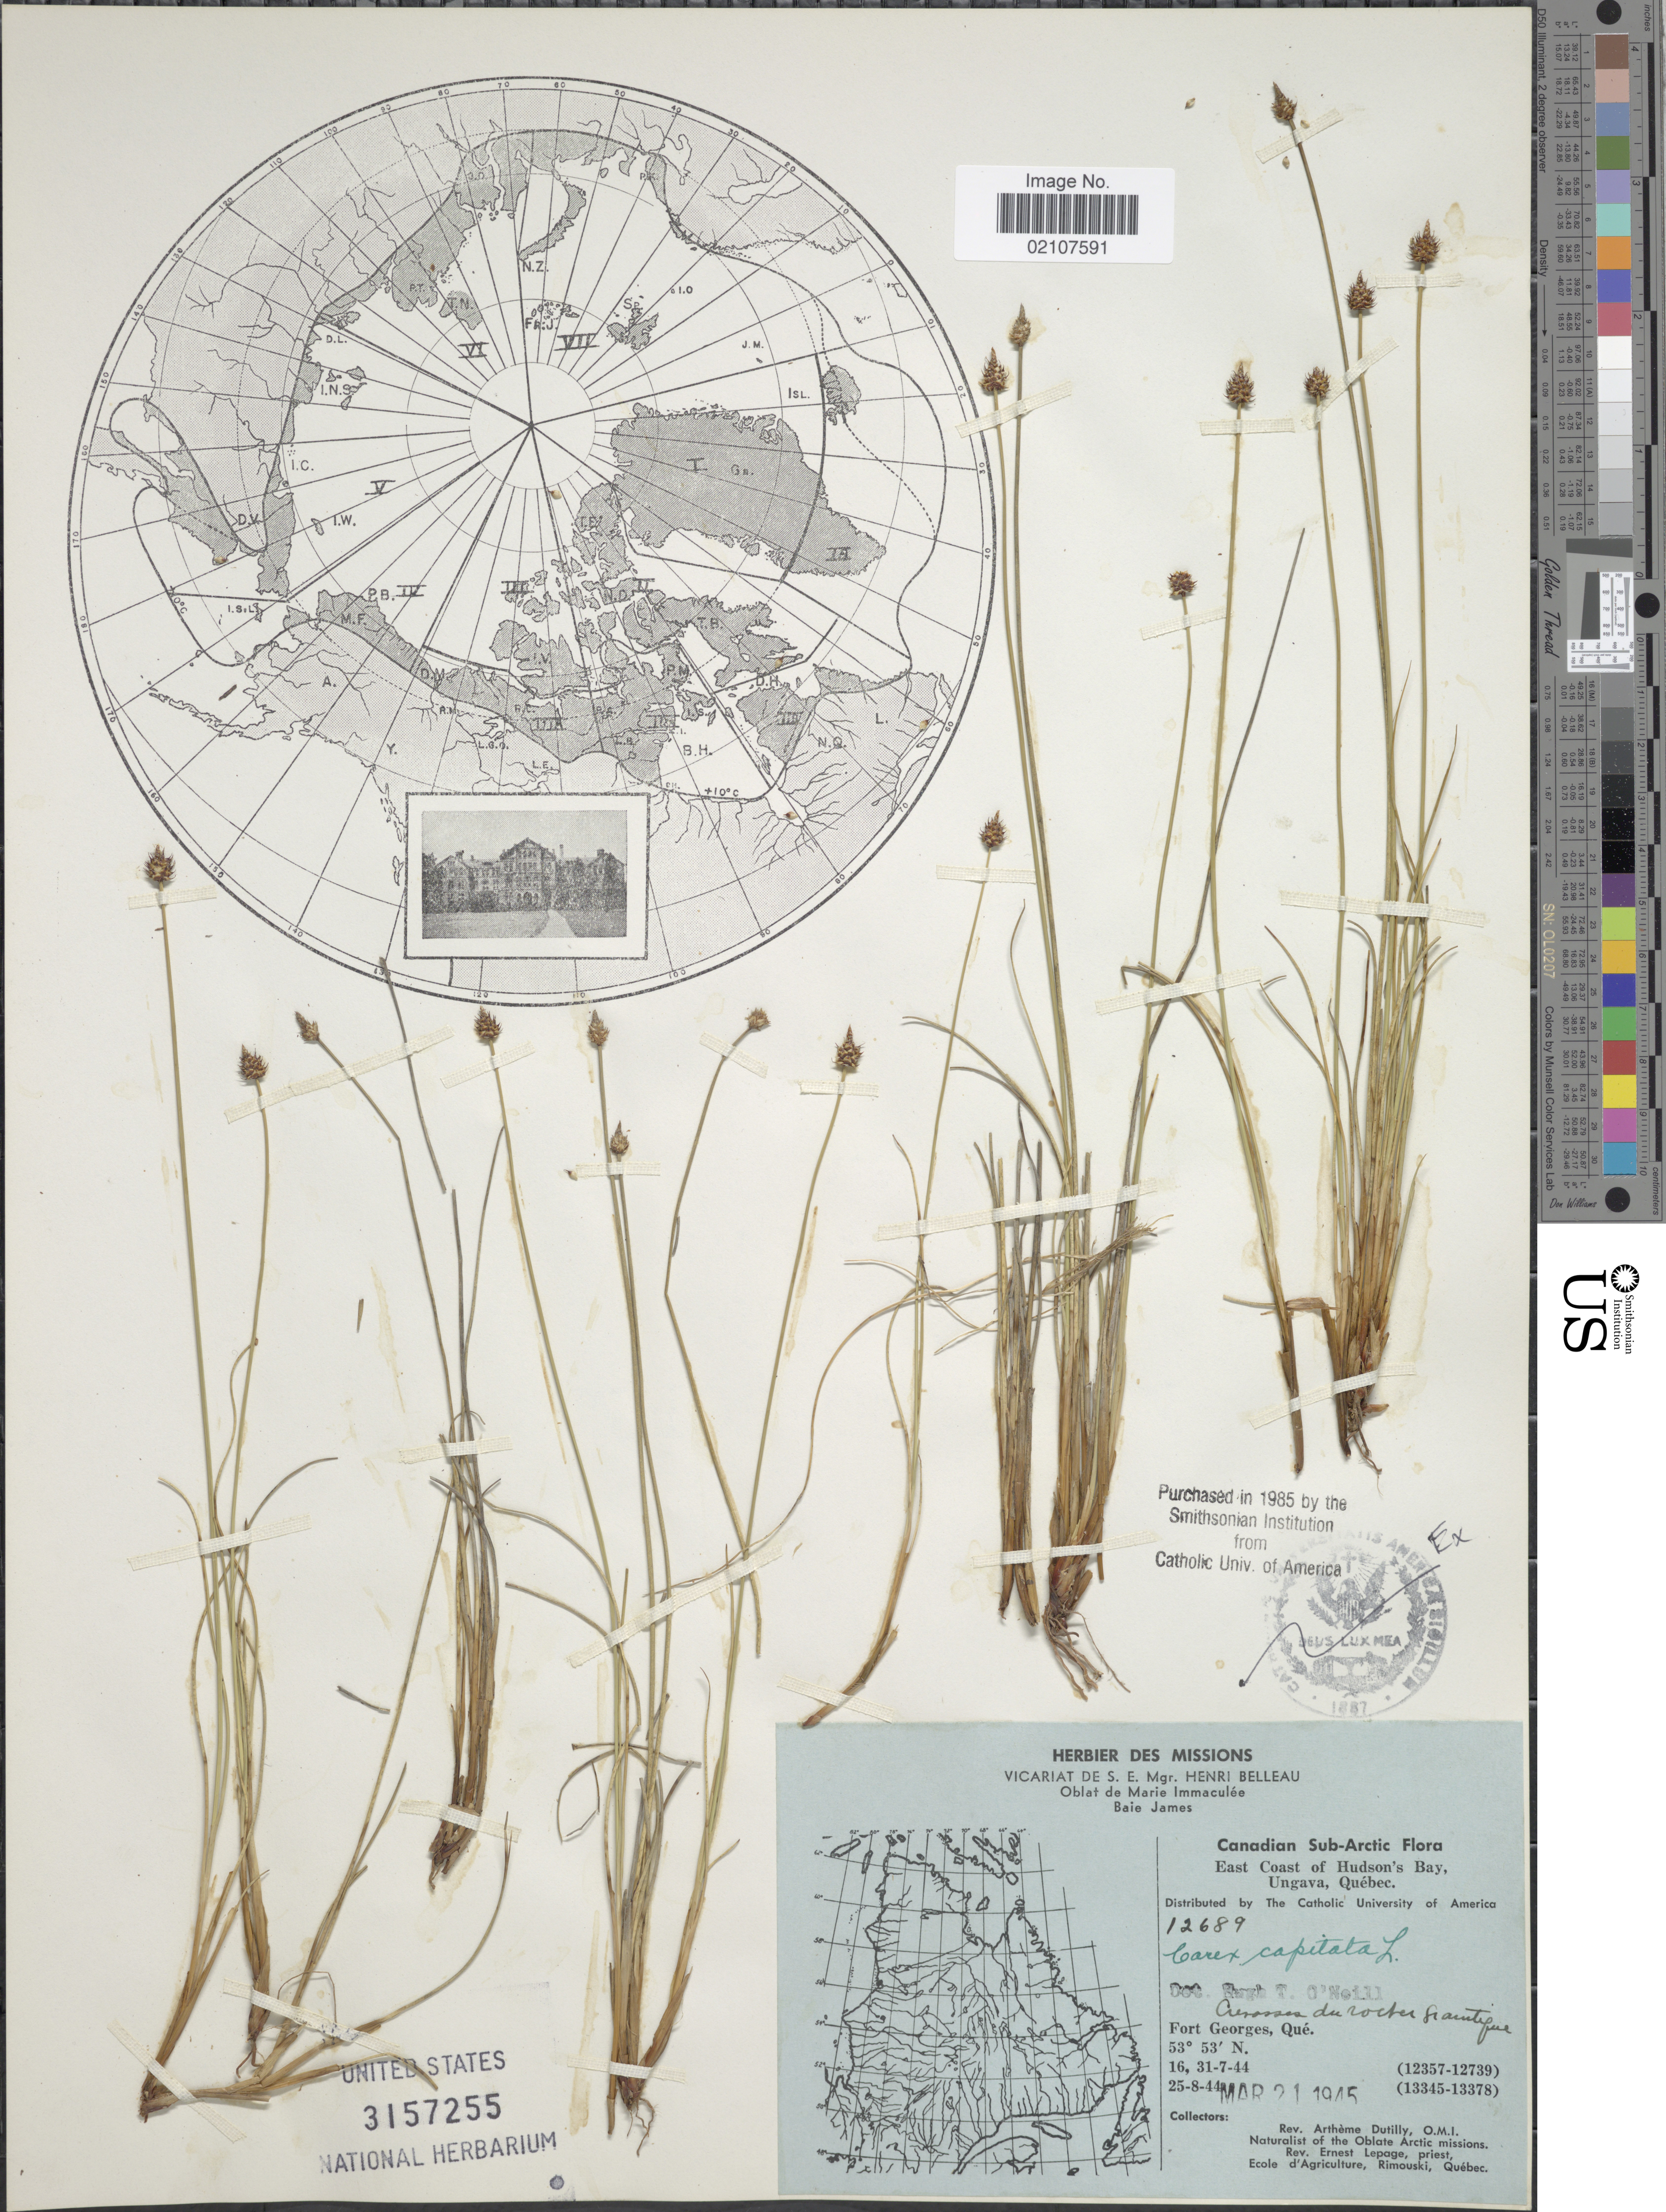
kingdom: Plantae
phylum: Tracheophyta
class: Liliopsida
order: Poales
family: Cyperaceae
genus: Carex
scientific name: Carex capitata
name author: L.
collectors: A. Dutilly & E. Lepage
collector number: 12689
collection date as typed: Transcribed d/m/y: 16/7/44 to 25/8/44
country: Canada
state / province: Quebec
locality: Canadian Sub-Arctic, East Coast of Hudson's Bay, Ungava, Quebec. Fort Georges, Que.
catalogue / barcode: US 3157255